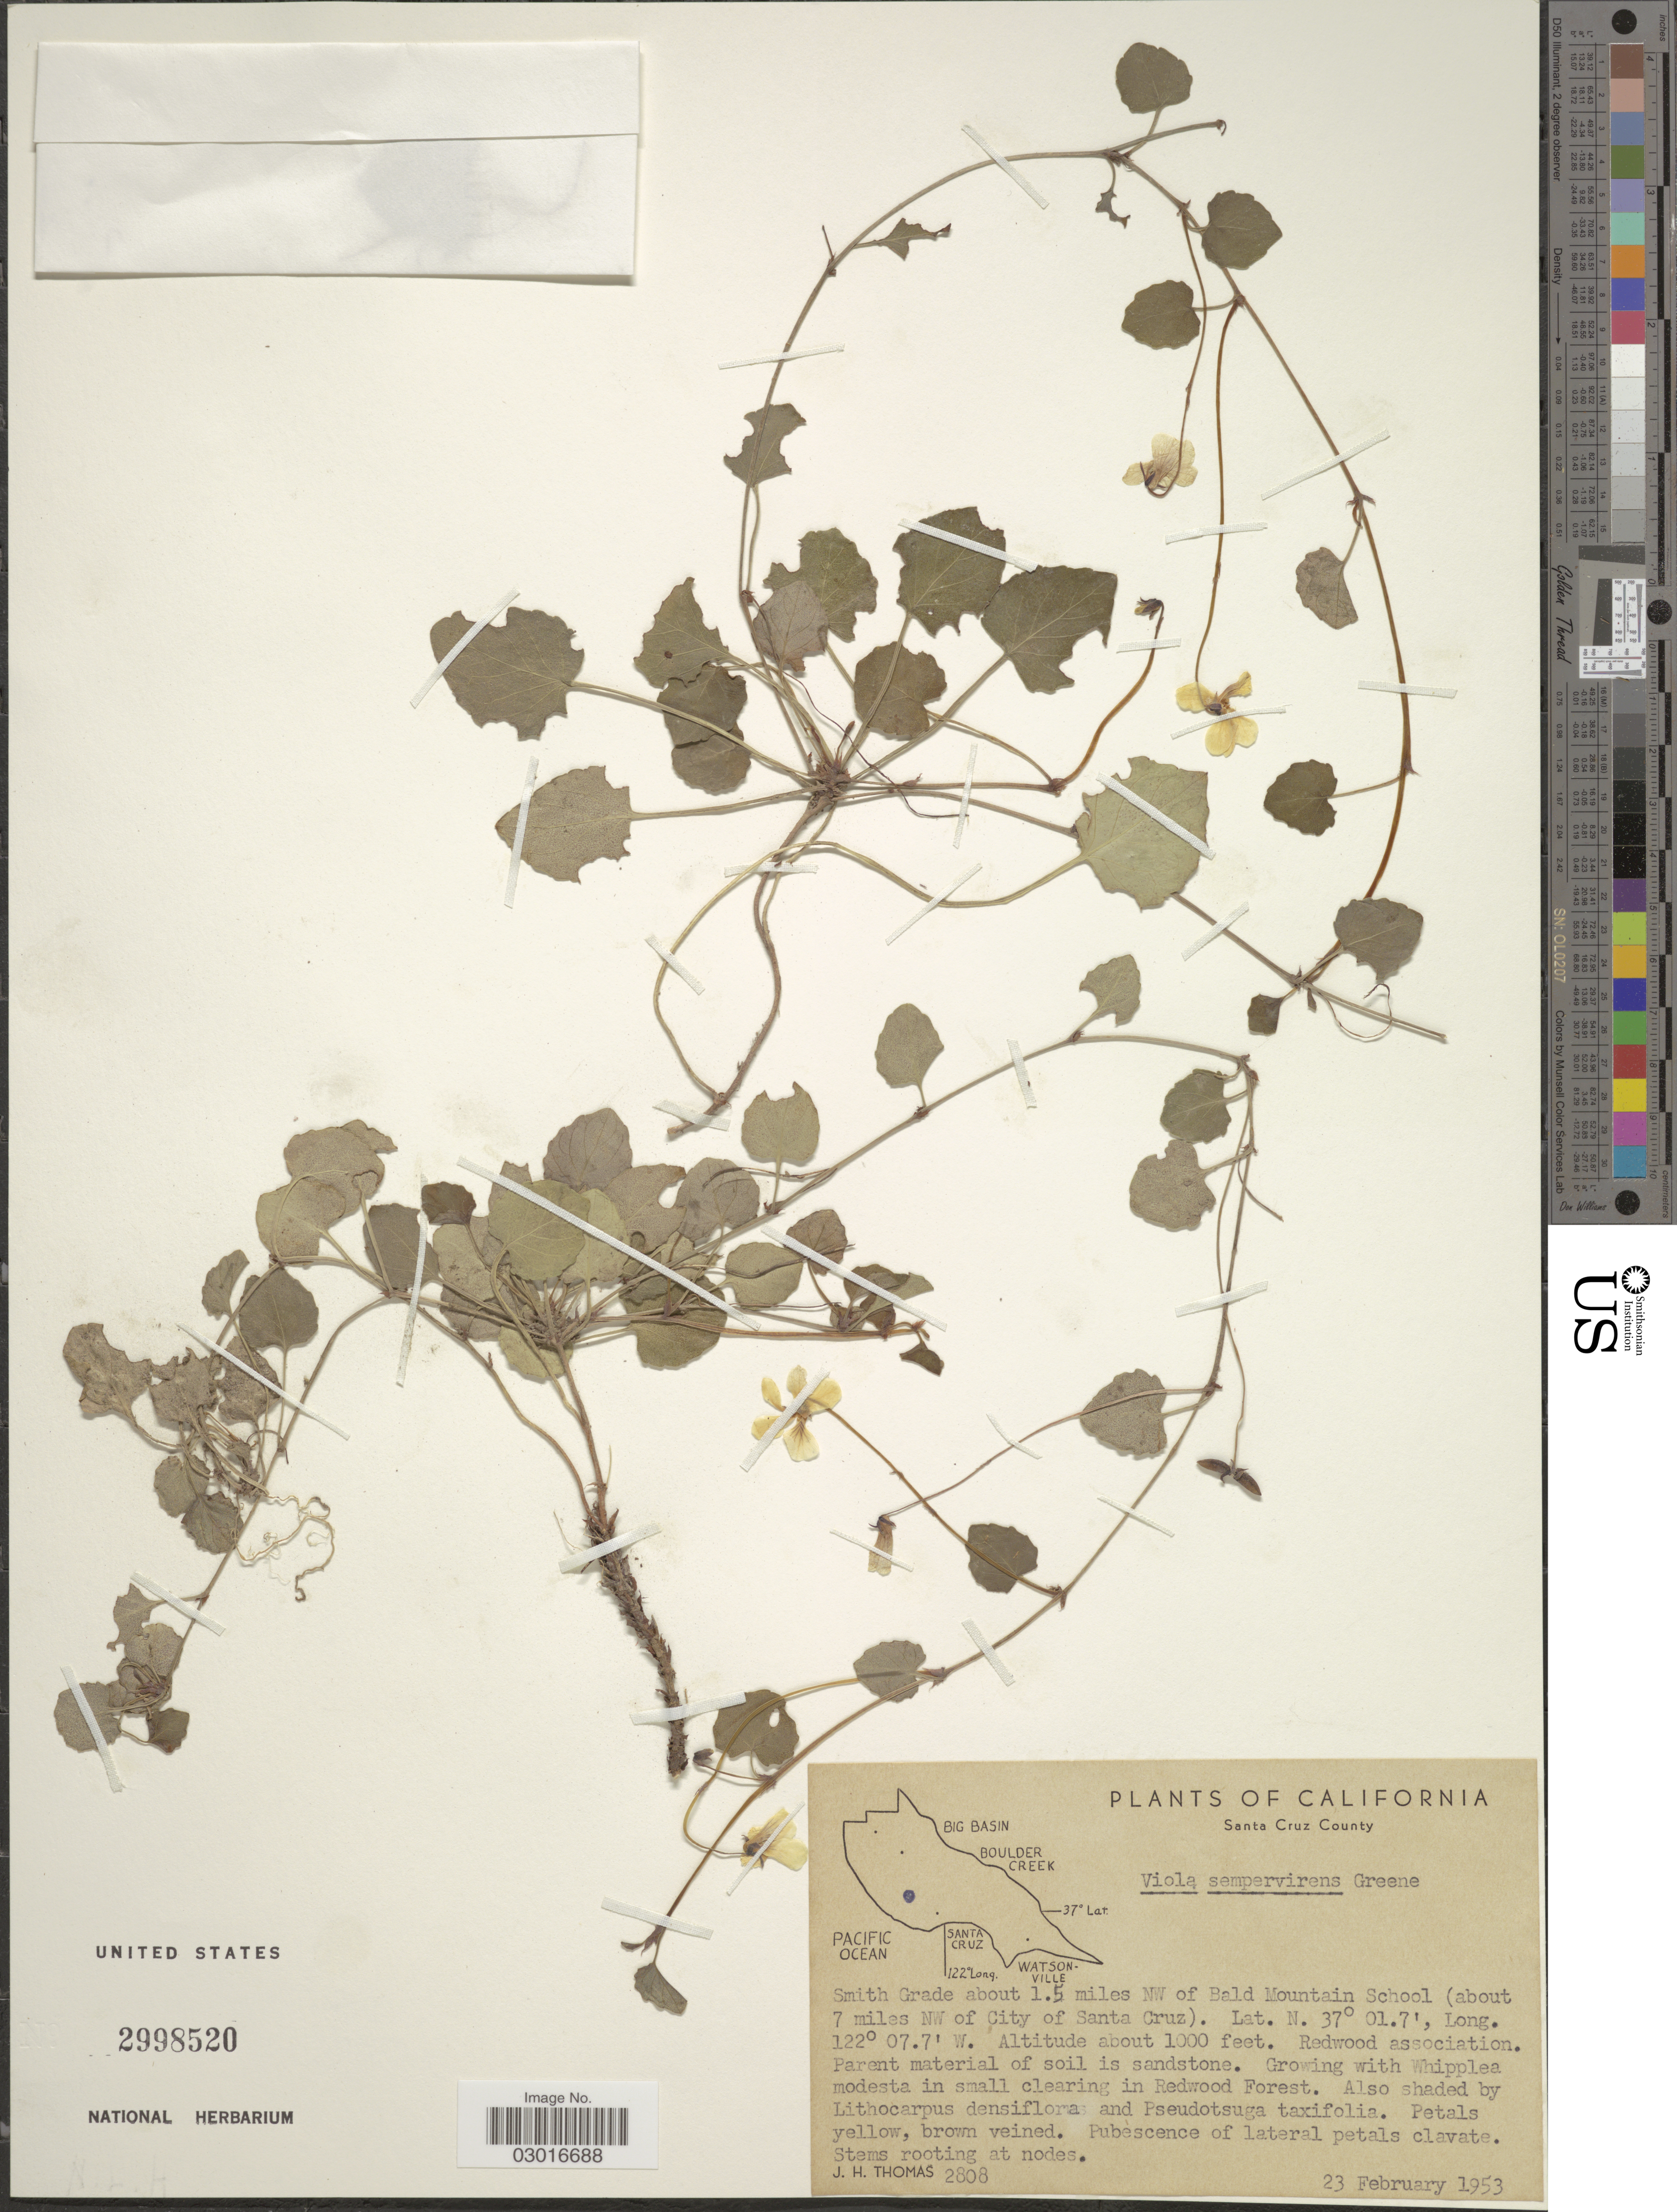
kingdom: Plantae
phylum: Tracheophyta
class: Magnoliopsida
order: Malpighiales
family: Violaceae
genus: Viola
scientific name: Viola sempervirens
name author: Greene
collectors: J. H. Thomas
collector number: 2808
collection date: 1953-02-23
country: United States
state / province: California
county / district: Santa Cruz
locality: Santa Cruz County. Smith Grade about 1.5 miles NW of Bald Mountain School (about 7 miles NW of City of Santa Cruz).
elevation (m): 305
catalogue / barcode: US 2998520